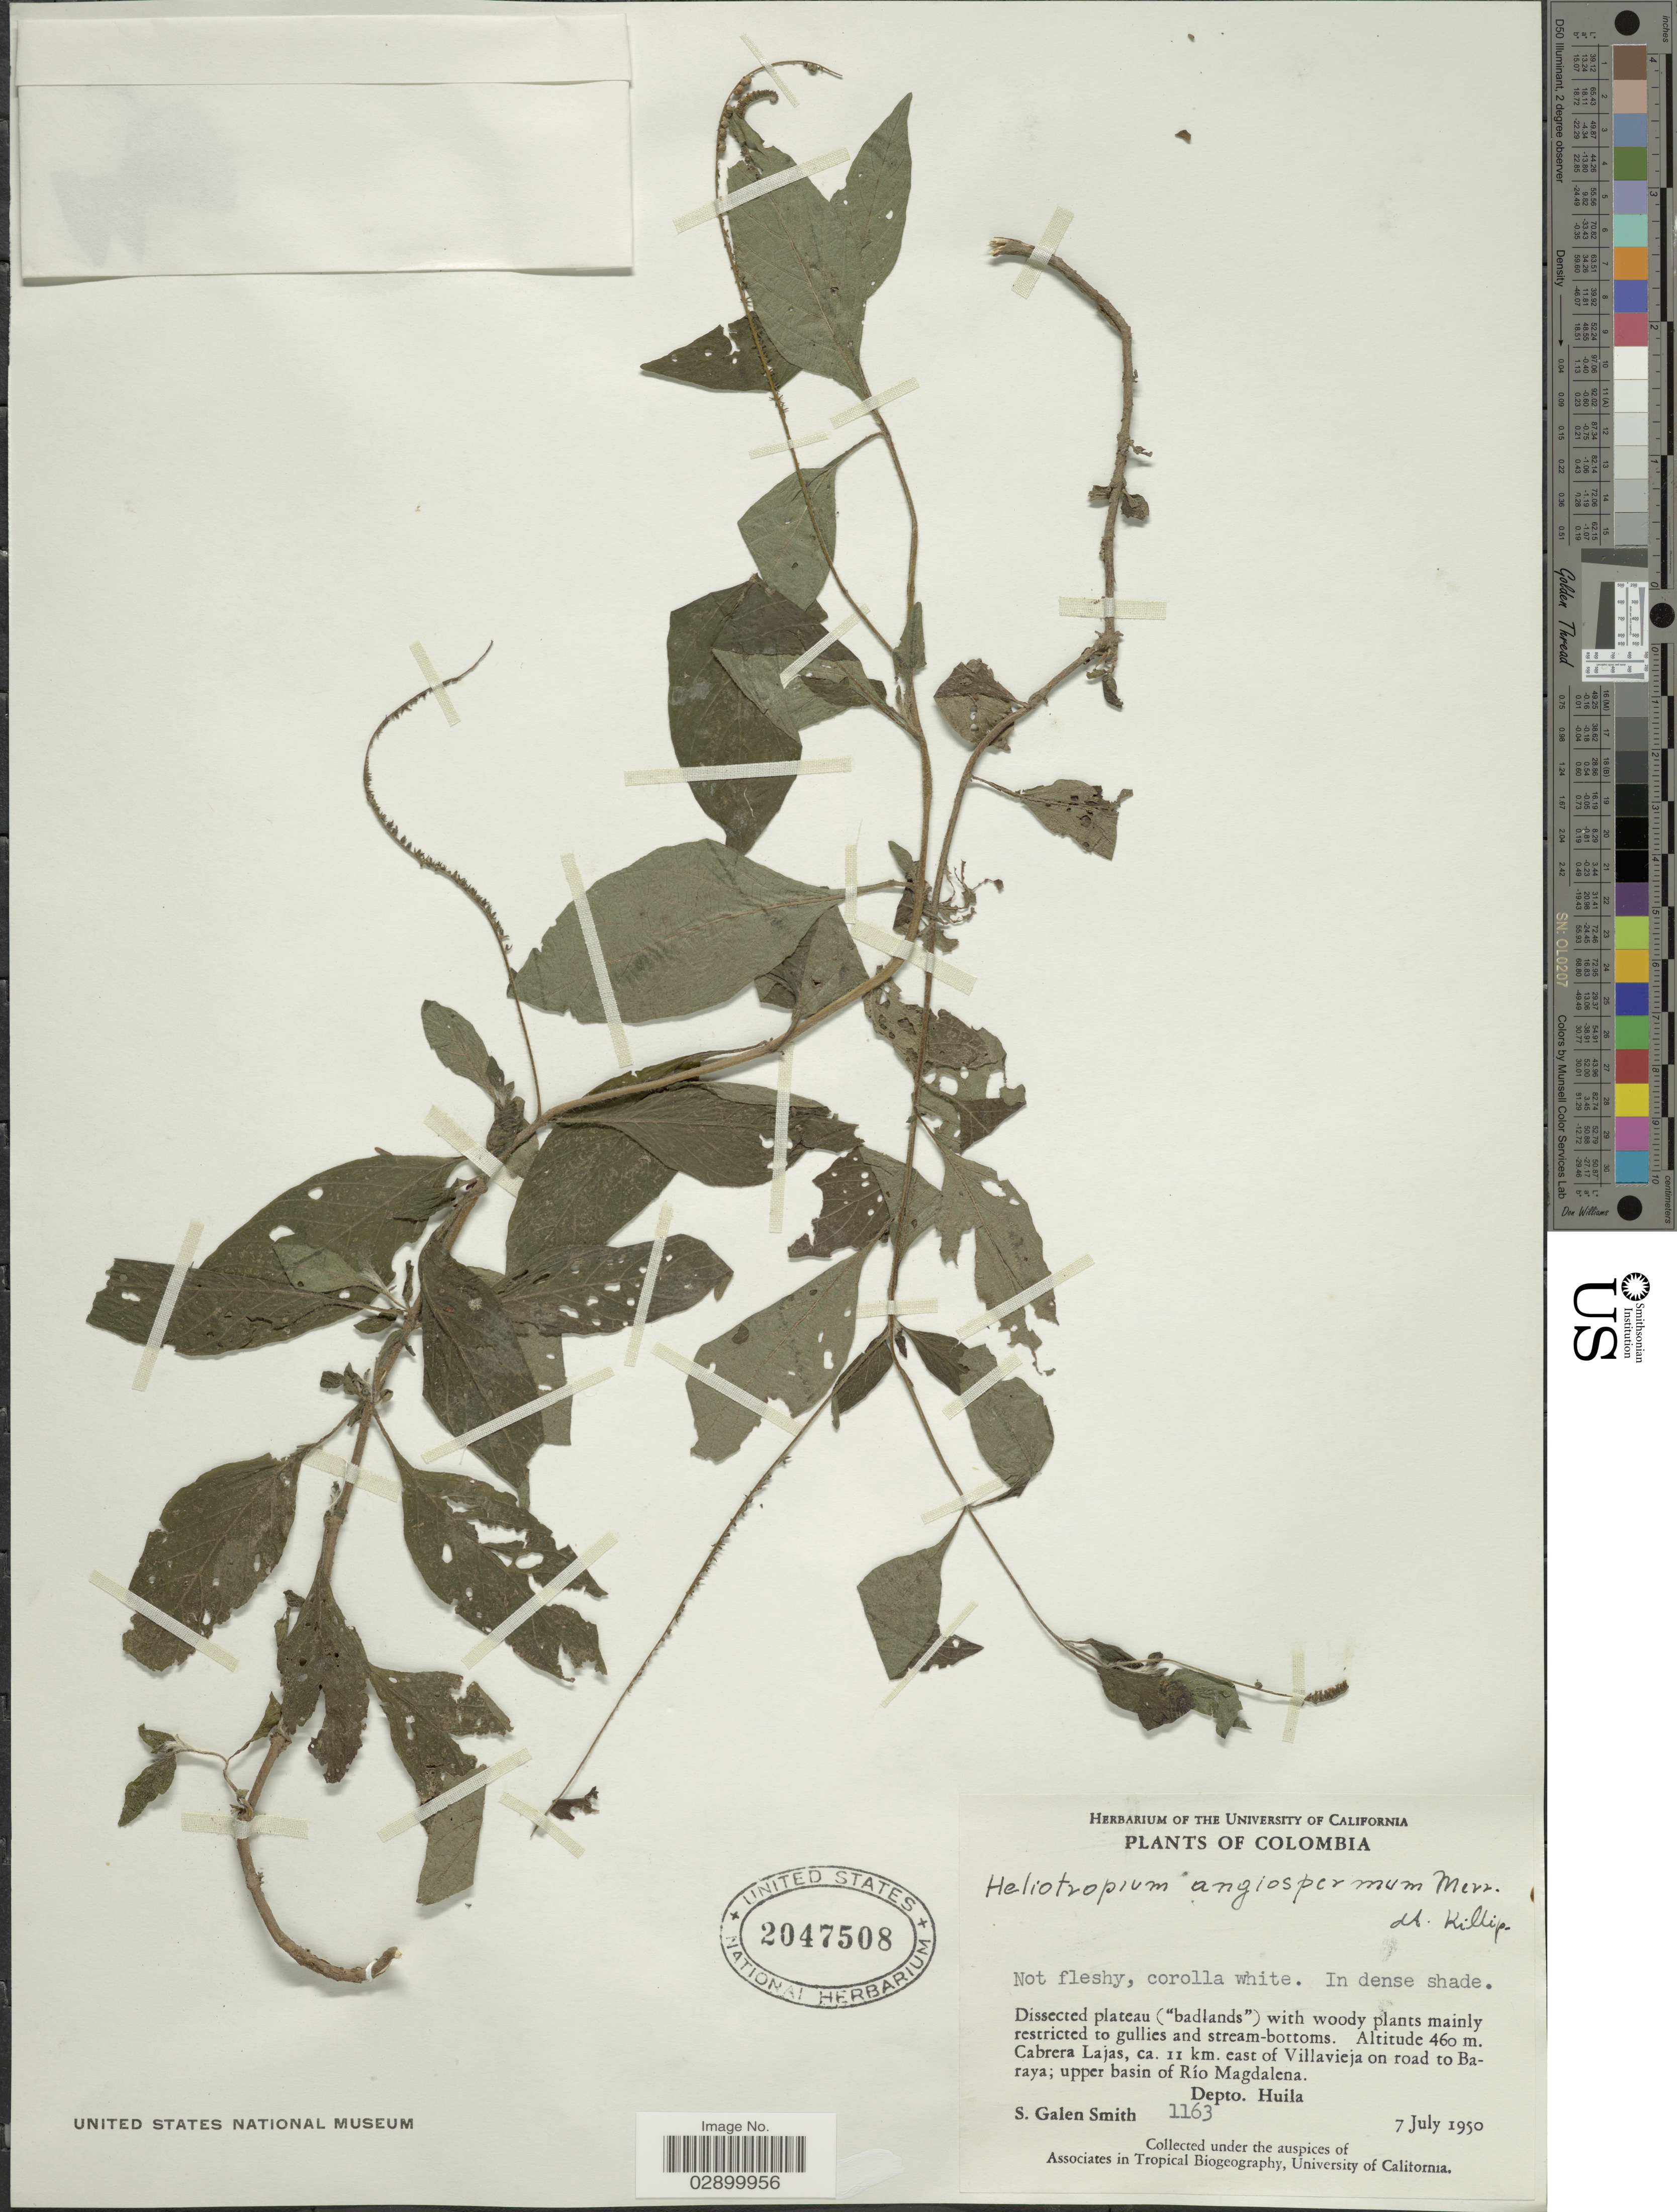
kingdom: Plantae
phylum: Tracheophyta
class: Magnoliopsida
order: Boraginales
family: Heliotropiaceae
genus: Heliotropium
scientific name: Heliotropium angiospermum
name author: Murray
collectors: S. G. Smith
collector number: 1163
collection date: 1950-07-07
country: Colombia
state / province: Huila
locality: Cabrera Lajas, ca. 11 km. east of Villavieja on road to Baraya; upper basin of Río Magdalena. Depto. Huila.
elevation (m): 460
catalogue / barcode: US 2047508